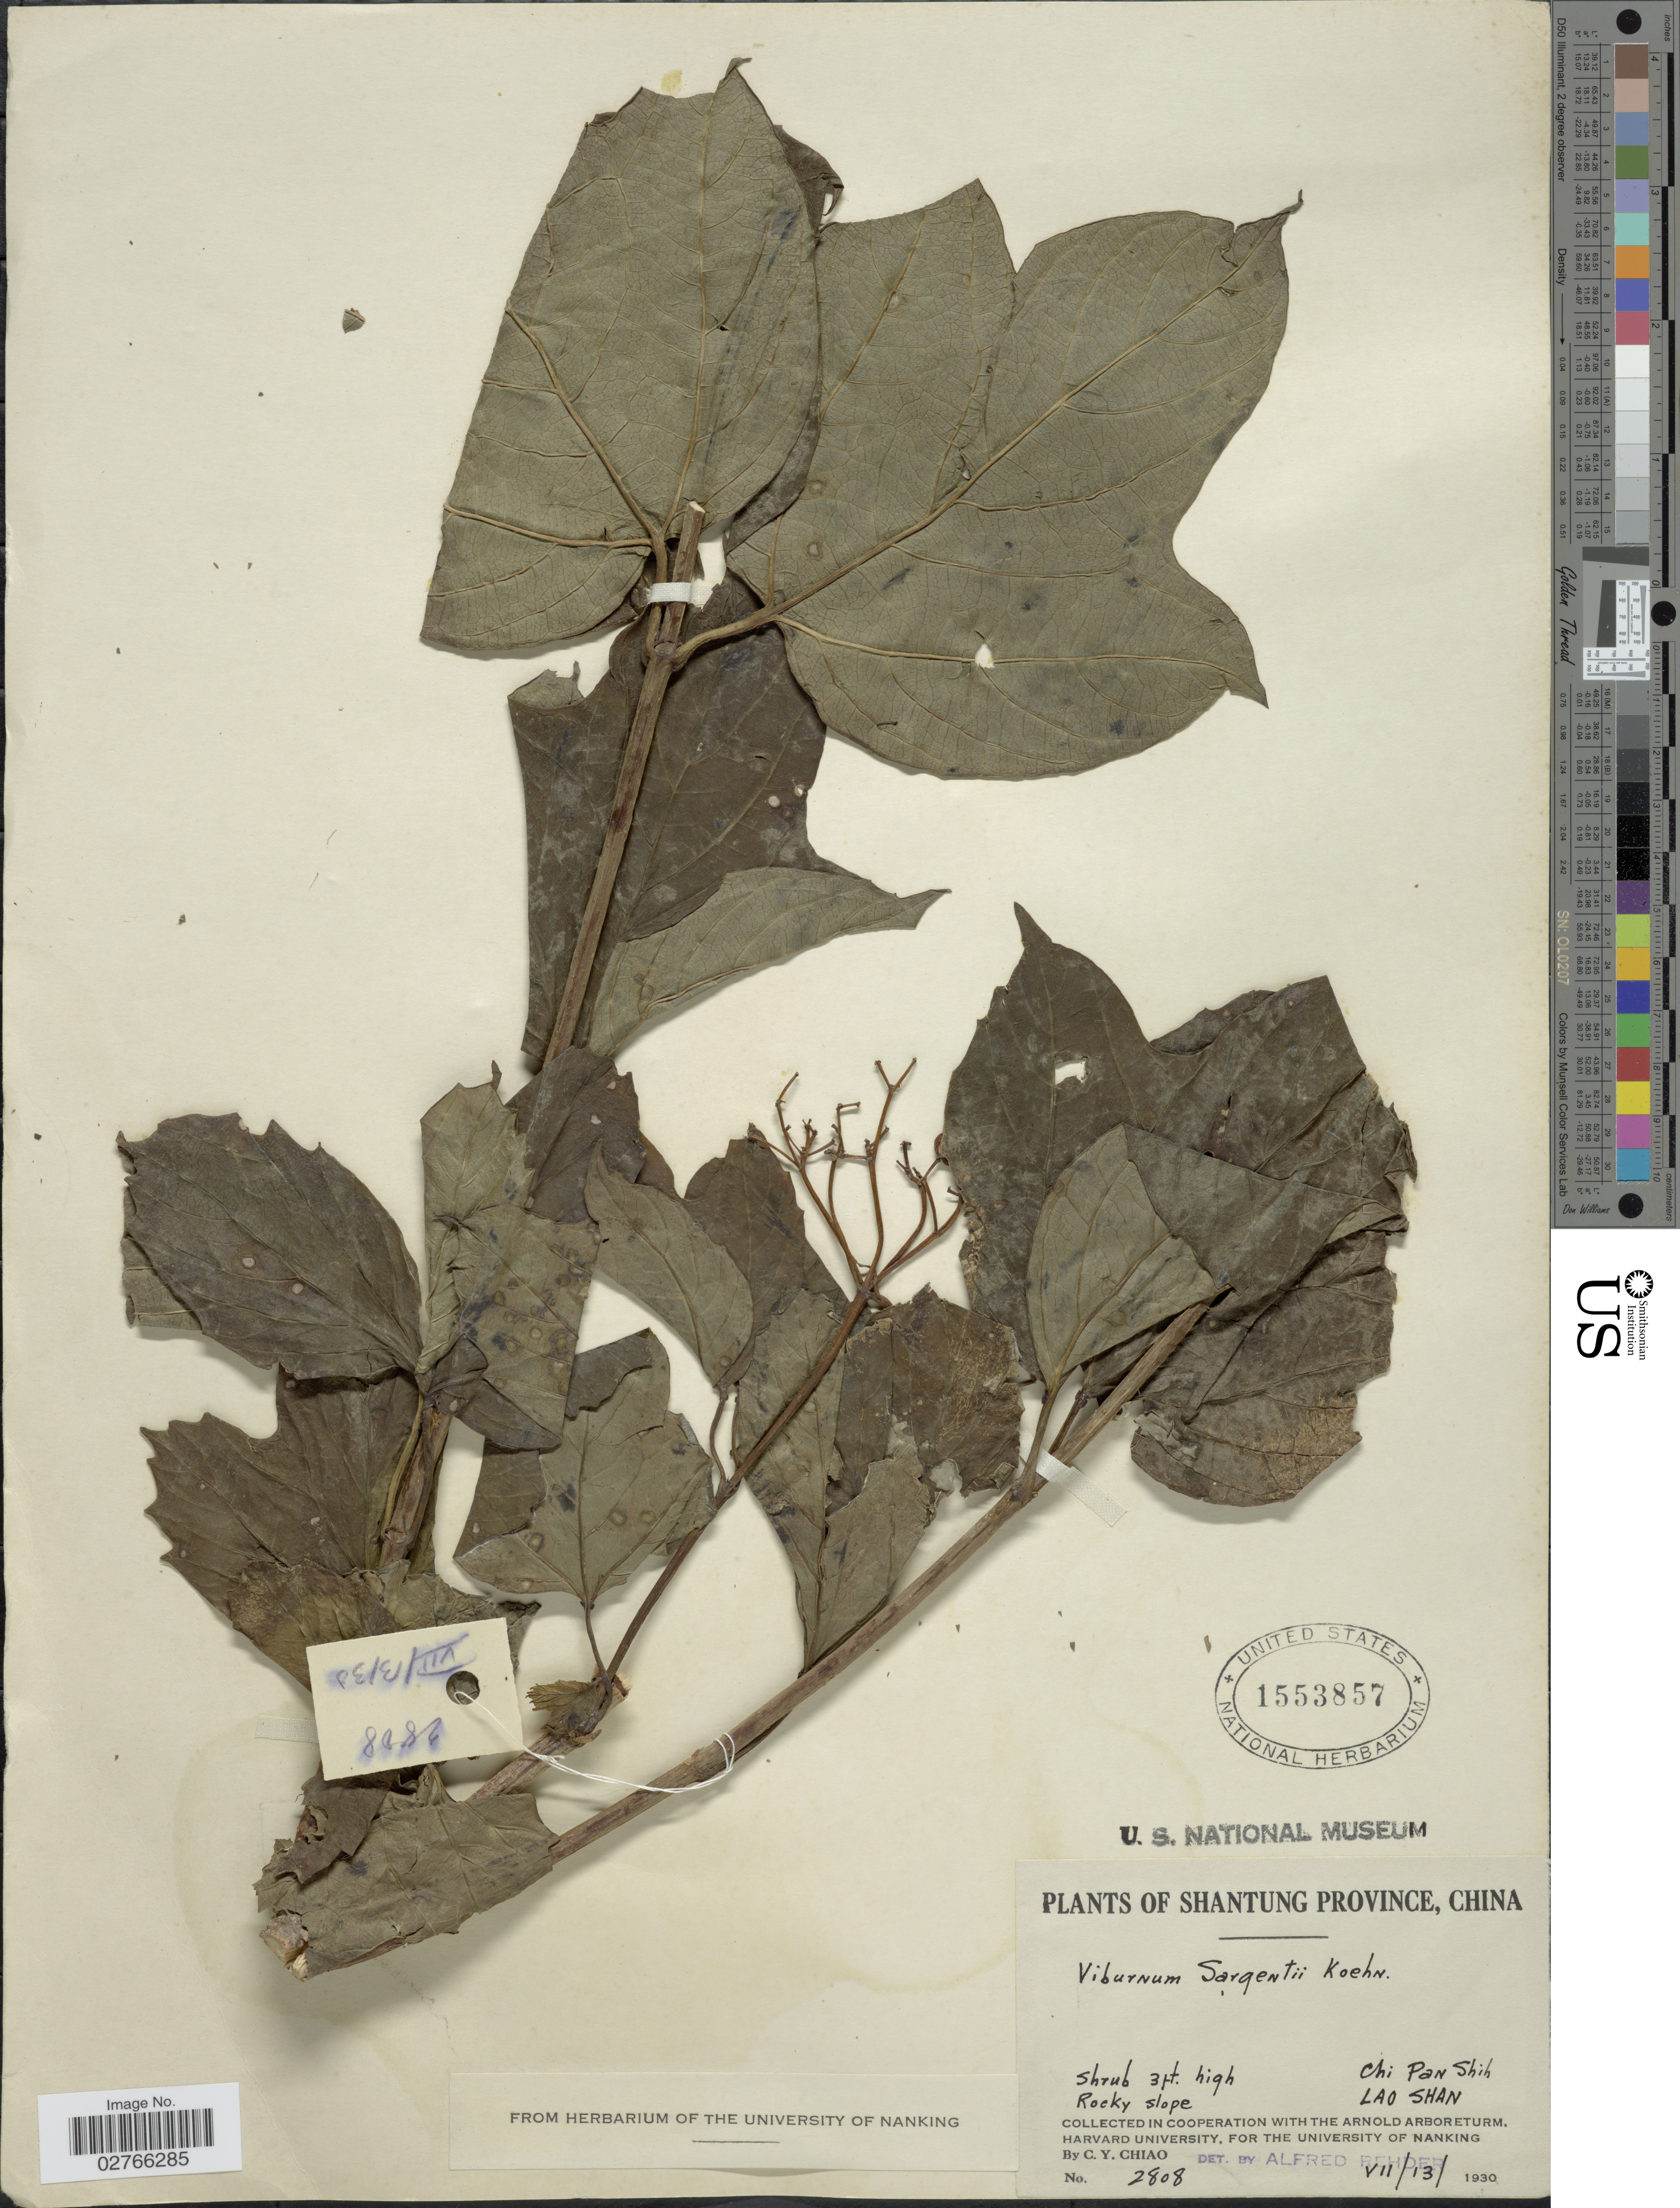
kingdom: Plantae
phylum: Tracheophyta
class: Magnoliopsida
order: Dipsacales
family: Viburnaceae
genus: Viburnum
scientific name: Viburnum opulus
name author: L.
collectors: C. Y. Chiao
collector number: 2808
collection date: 1930-07-13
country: China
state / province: Shandong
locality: Shantung Province, Chi Pan Shih, Lao Shan.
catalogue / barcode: US 1553857